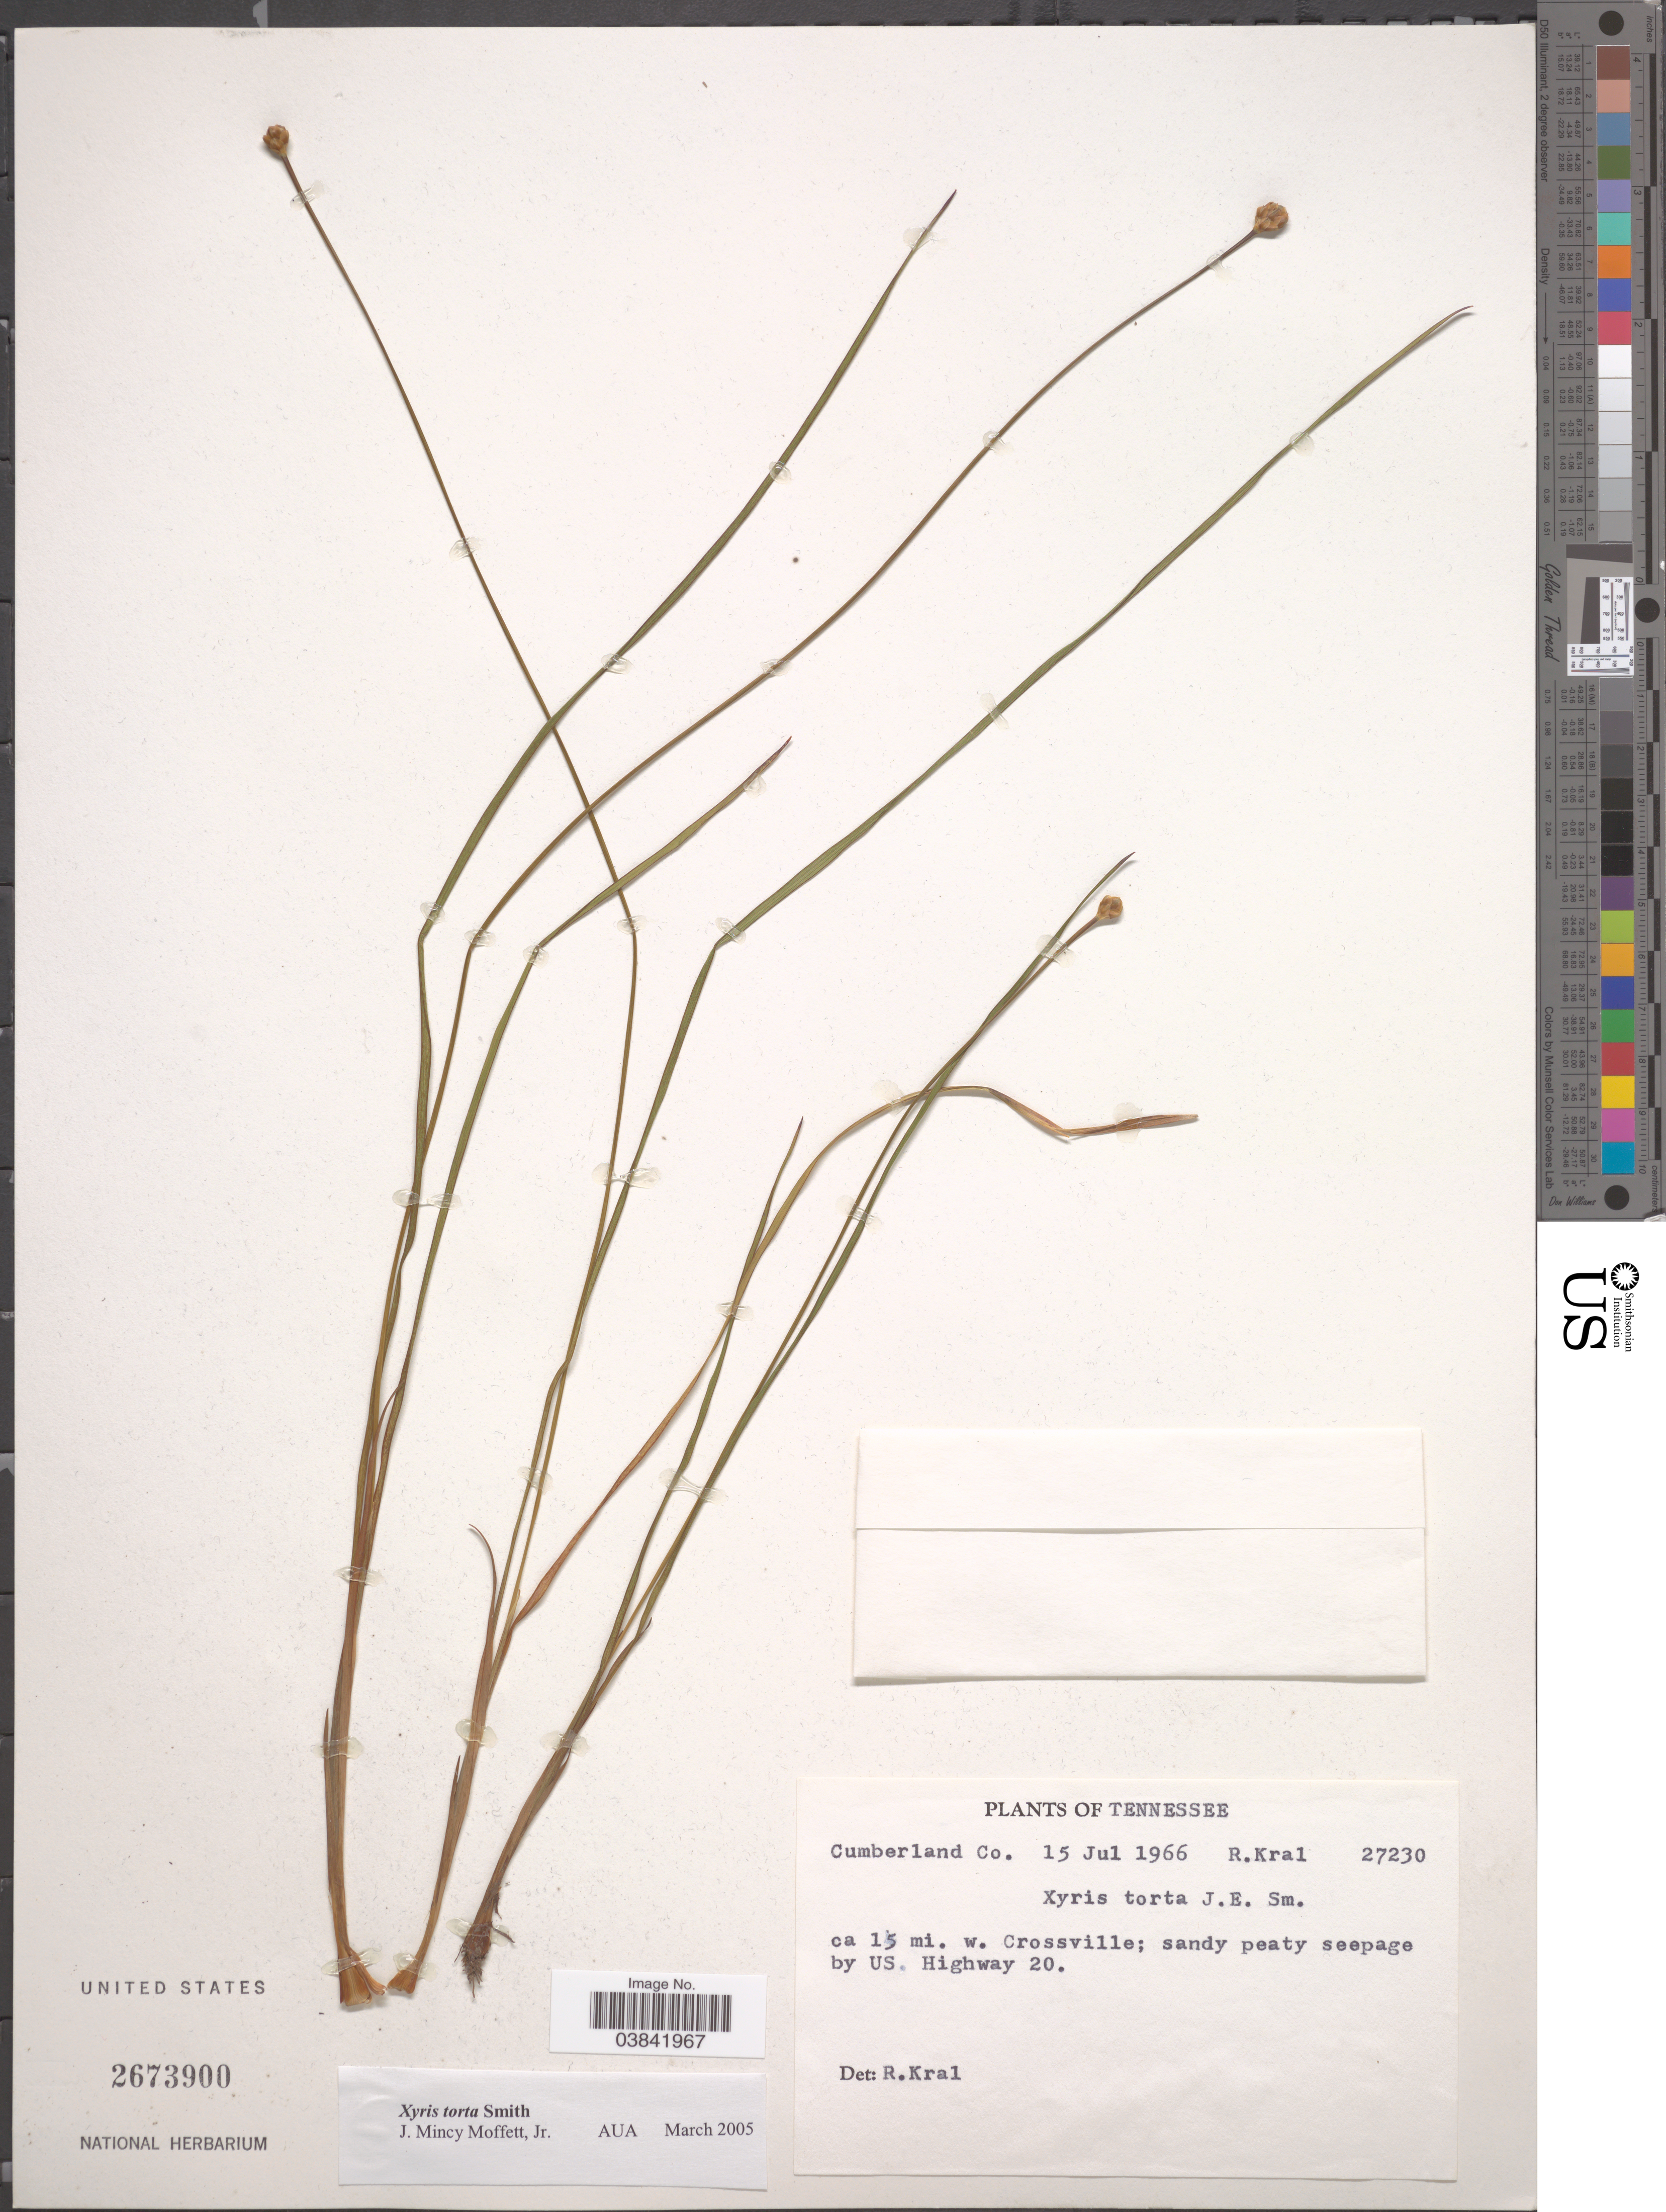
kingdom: Plantae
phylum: Tracheophyta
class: Liliopsida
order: Poales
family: Xyridaceae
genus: Xyris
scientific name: Xyris torta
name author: Sm.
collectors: R. Kral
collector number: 27230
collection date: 1966-07-15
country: United States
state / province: Tennessee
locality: Cumberland Co. ca 15 mi. w. Crossville; sandy peaty seepage by US Highway 20.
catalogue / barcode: US 2673900